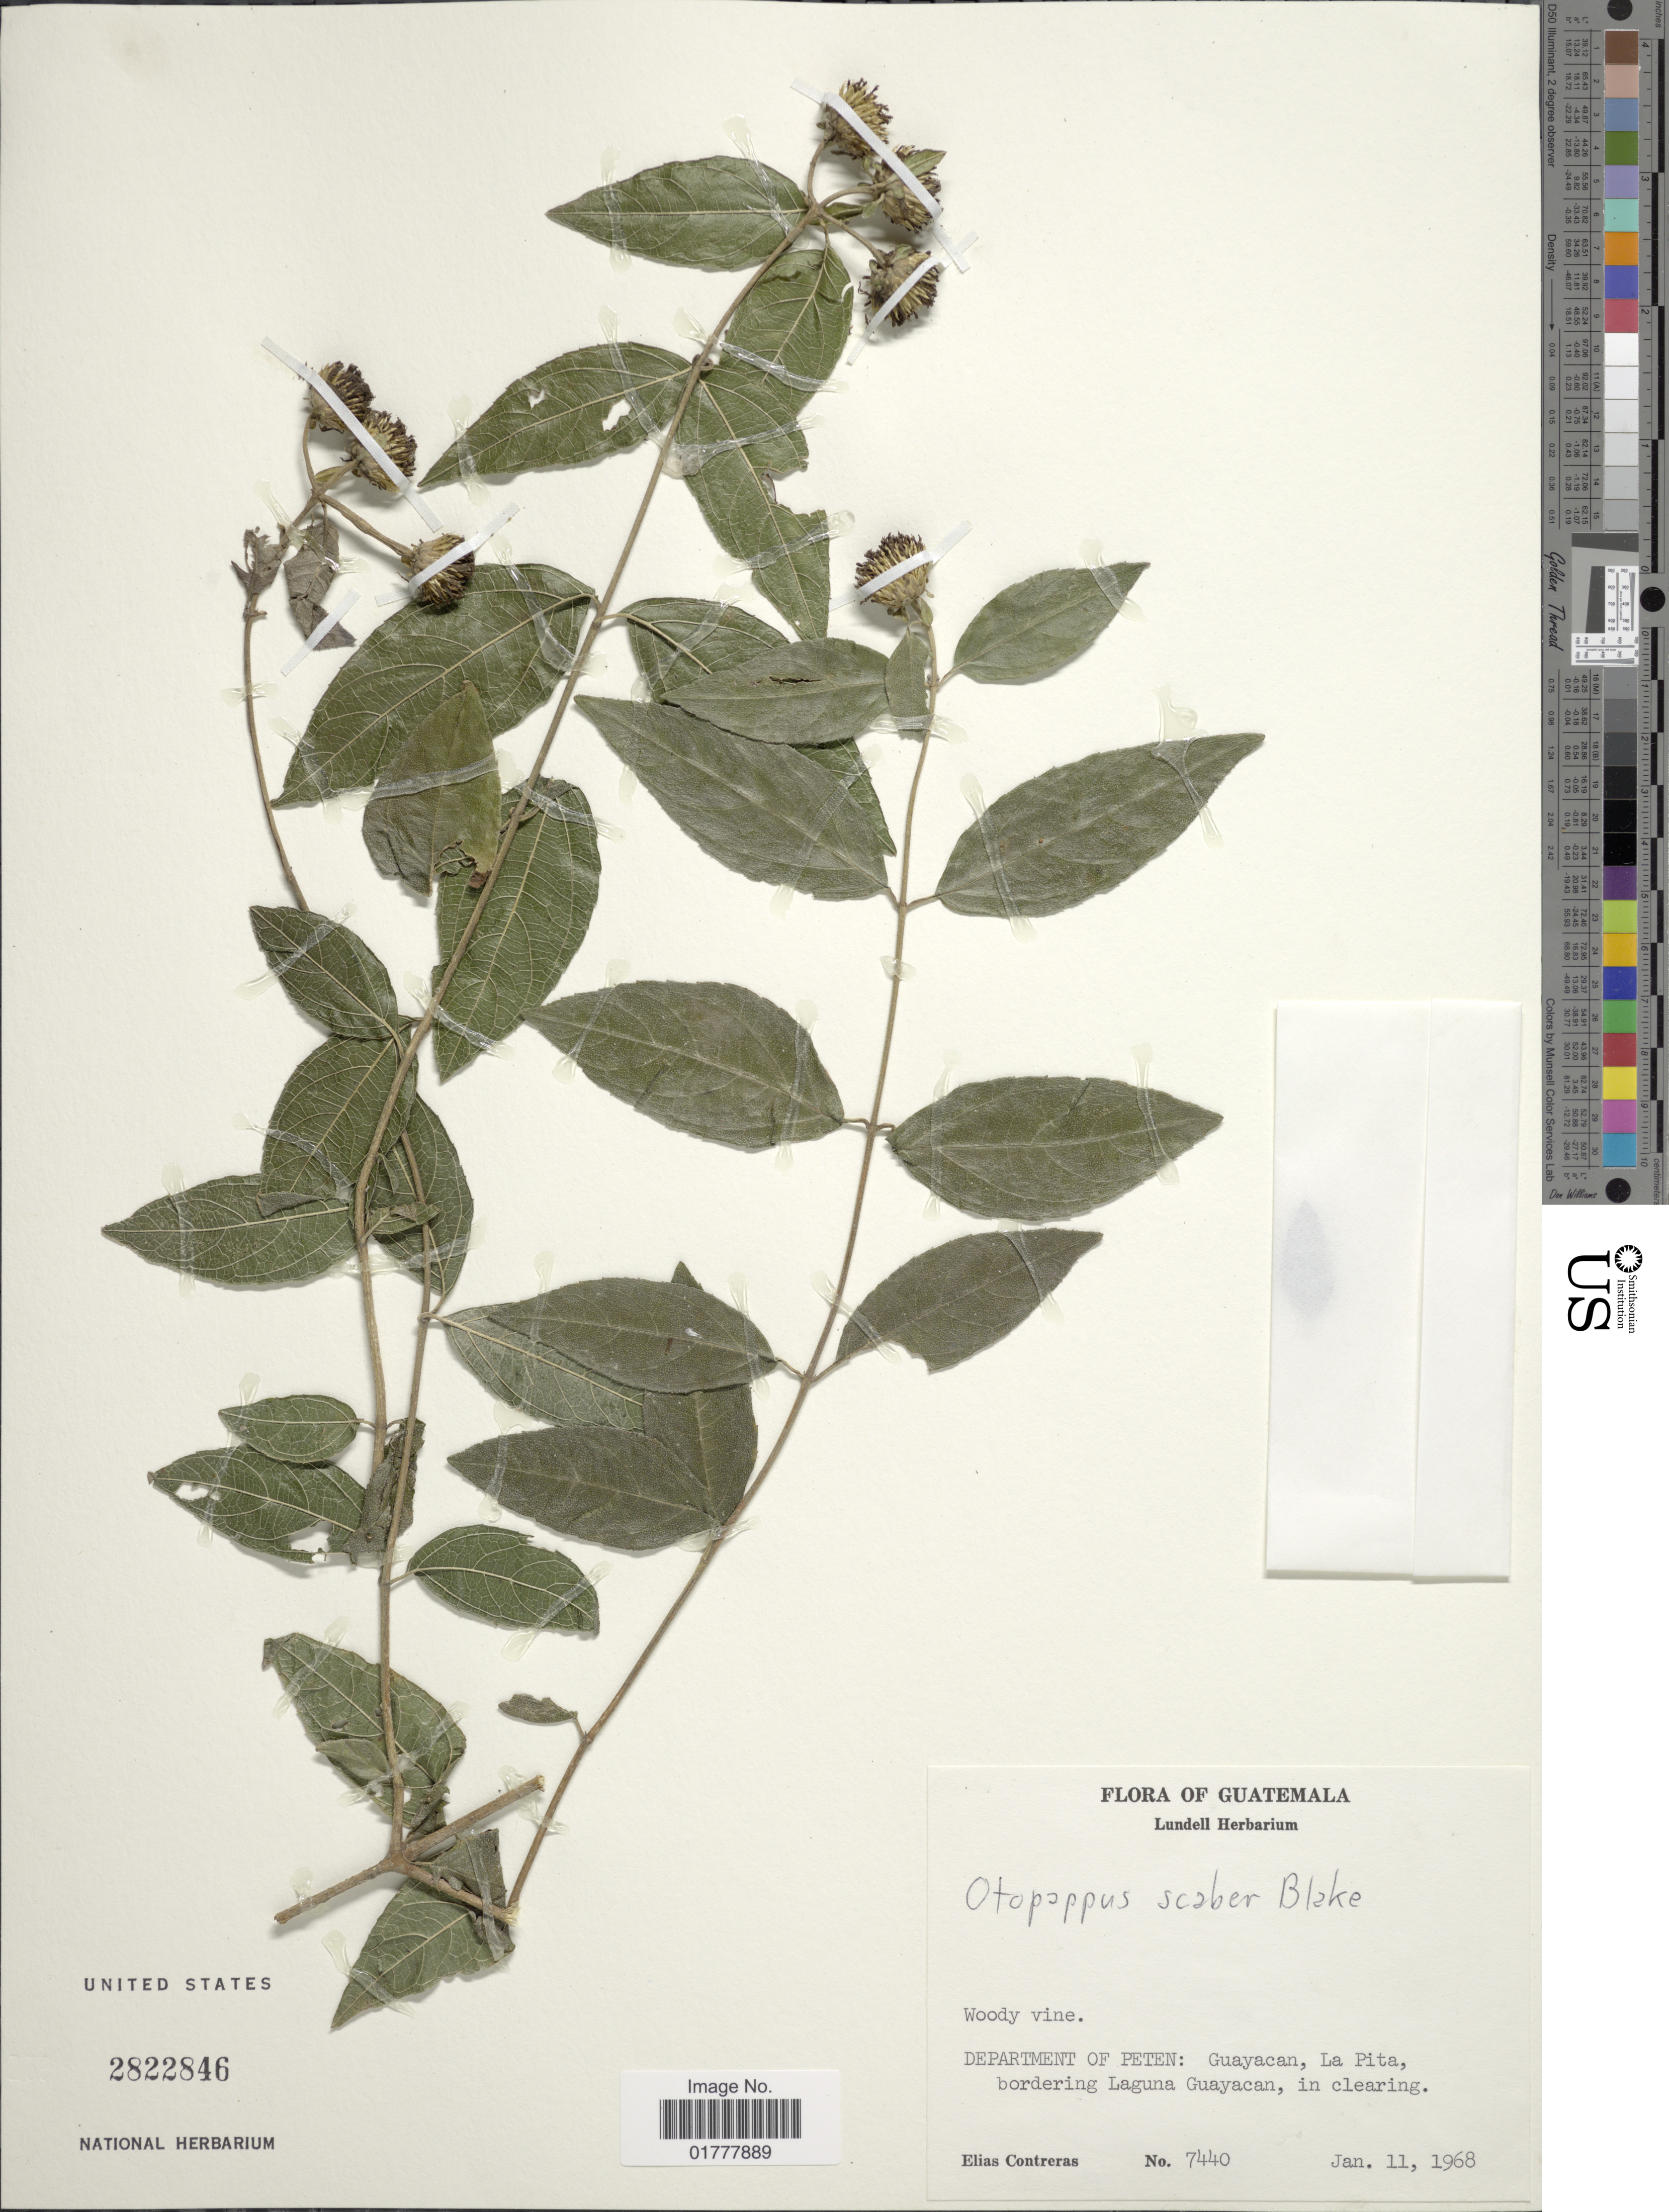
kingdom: Plantae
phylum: Tracheophyta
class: Magnoliopsida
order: Asterales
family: Asteraceae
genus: Otopappus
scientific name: Otopappus scaber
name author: S.F. Blake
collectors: E. Contreras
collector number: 7440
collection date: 1968-01-11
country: Guatemala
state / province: El Petén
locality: Department of Peten: Guayacan, La Pita, bordering Laguna Guayacan, in clearing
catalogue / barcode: US 2822846